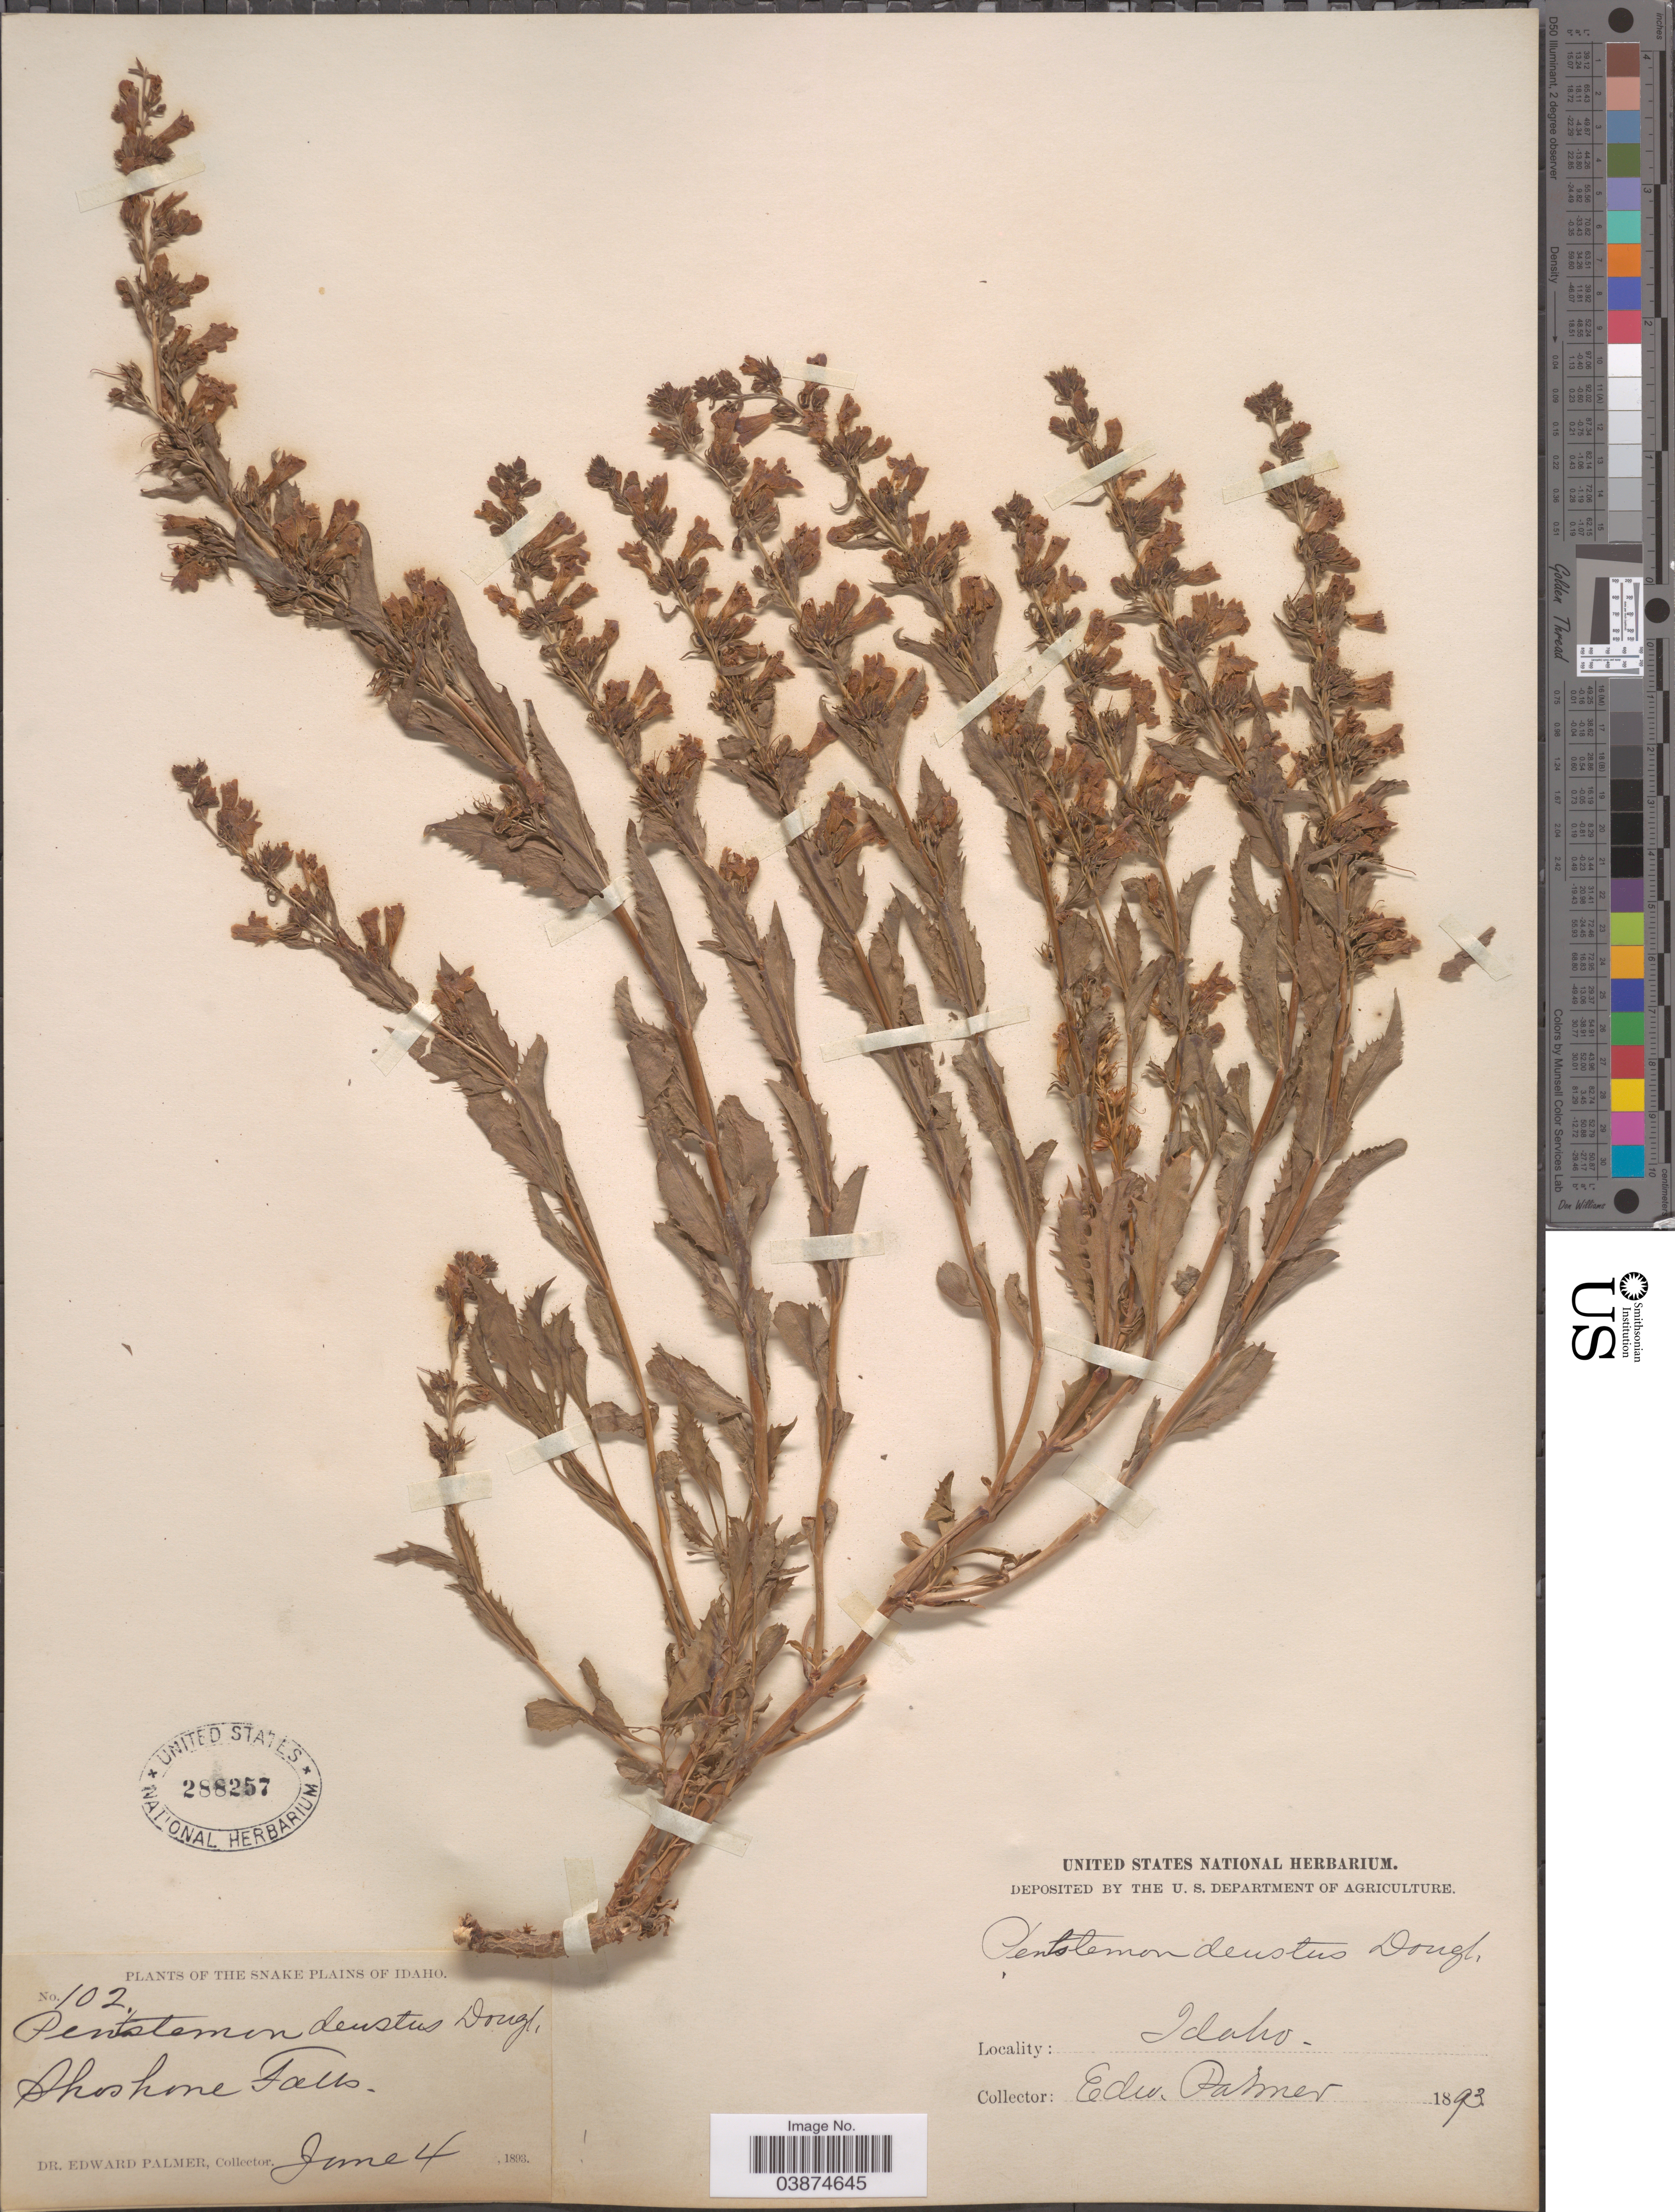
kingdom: Plantae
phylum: Tracheophyta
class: Magnoliopsida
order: Lamiales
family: Plantaginaceae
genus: Penstemon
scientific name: Penstemon deustus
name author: Douglas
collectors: E. Palmer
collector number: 102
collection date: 1893-06-04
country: United States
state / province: Idaho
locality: The Snake Plains of Idaho. Shoshone Falls.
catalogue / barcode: US 288257